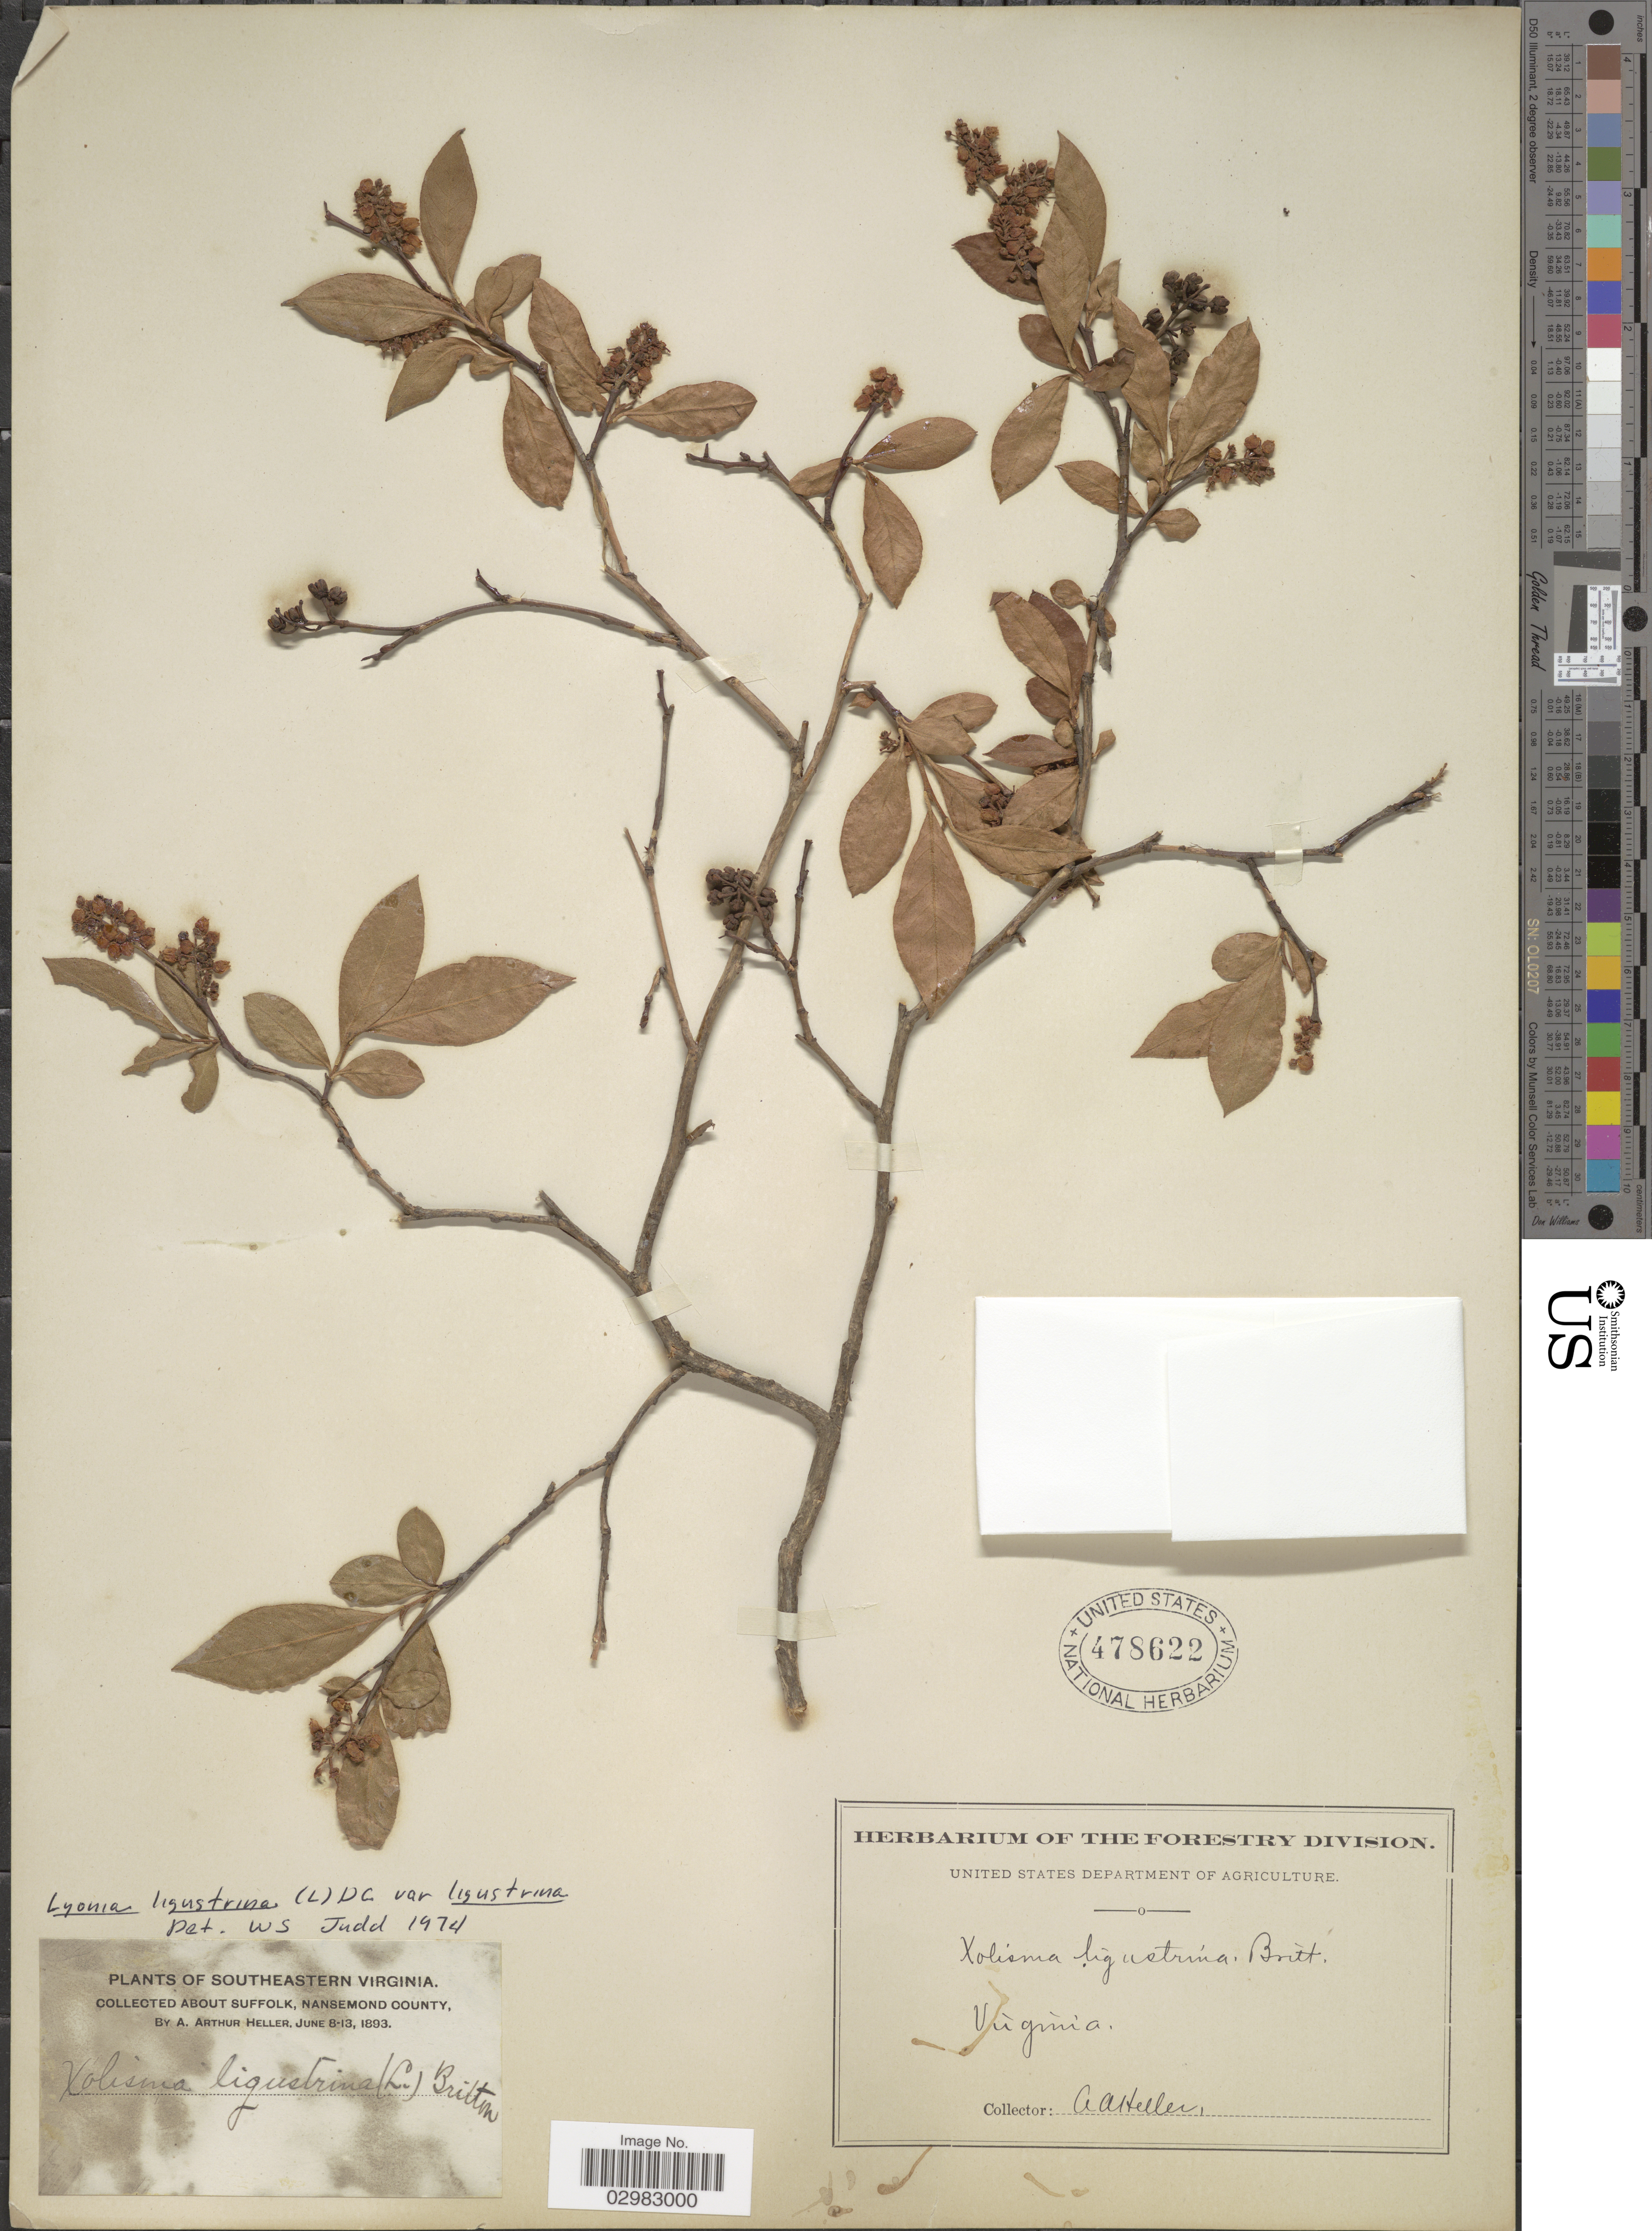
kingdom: Plantae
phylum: Tracheophyta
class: Magnoliopsida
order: Ericales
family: Ericaceae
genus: Lyonia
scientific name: Lyonia ligustrina var. ligustrina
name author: (L.) DC.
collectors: A. A. Heller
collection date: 1893-06-08/1893-06-13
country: United States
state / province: Virginia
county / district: City of Suffolk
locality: Southeastern Virginia, about Suffolk, Nansemond County.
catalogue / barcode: US 478622